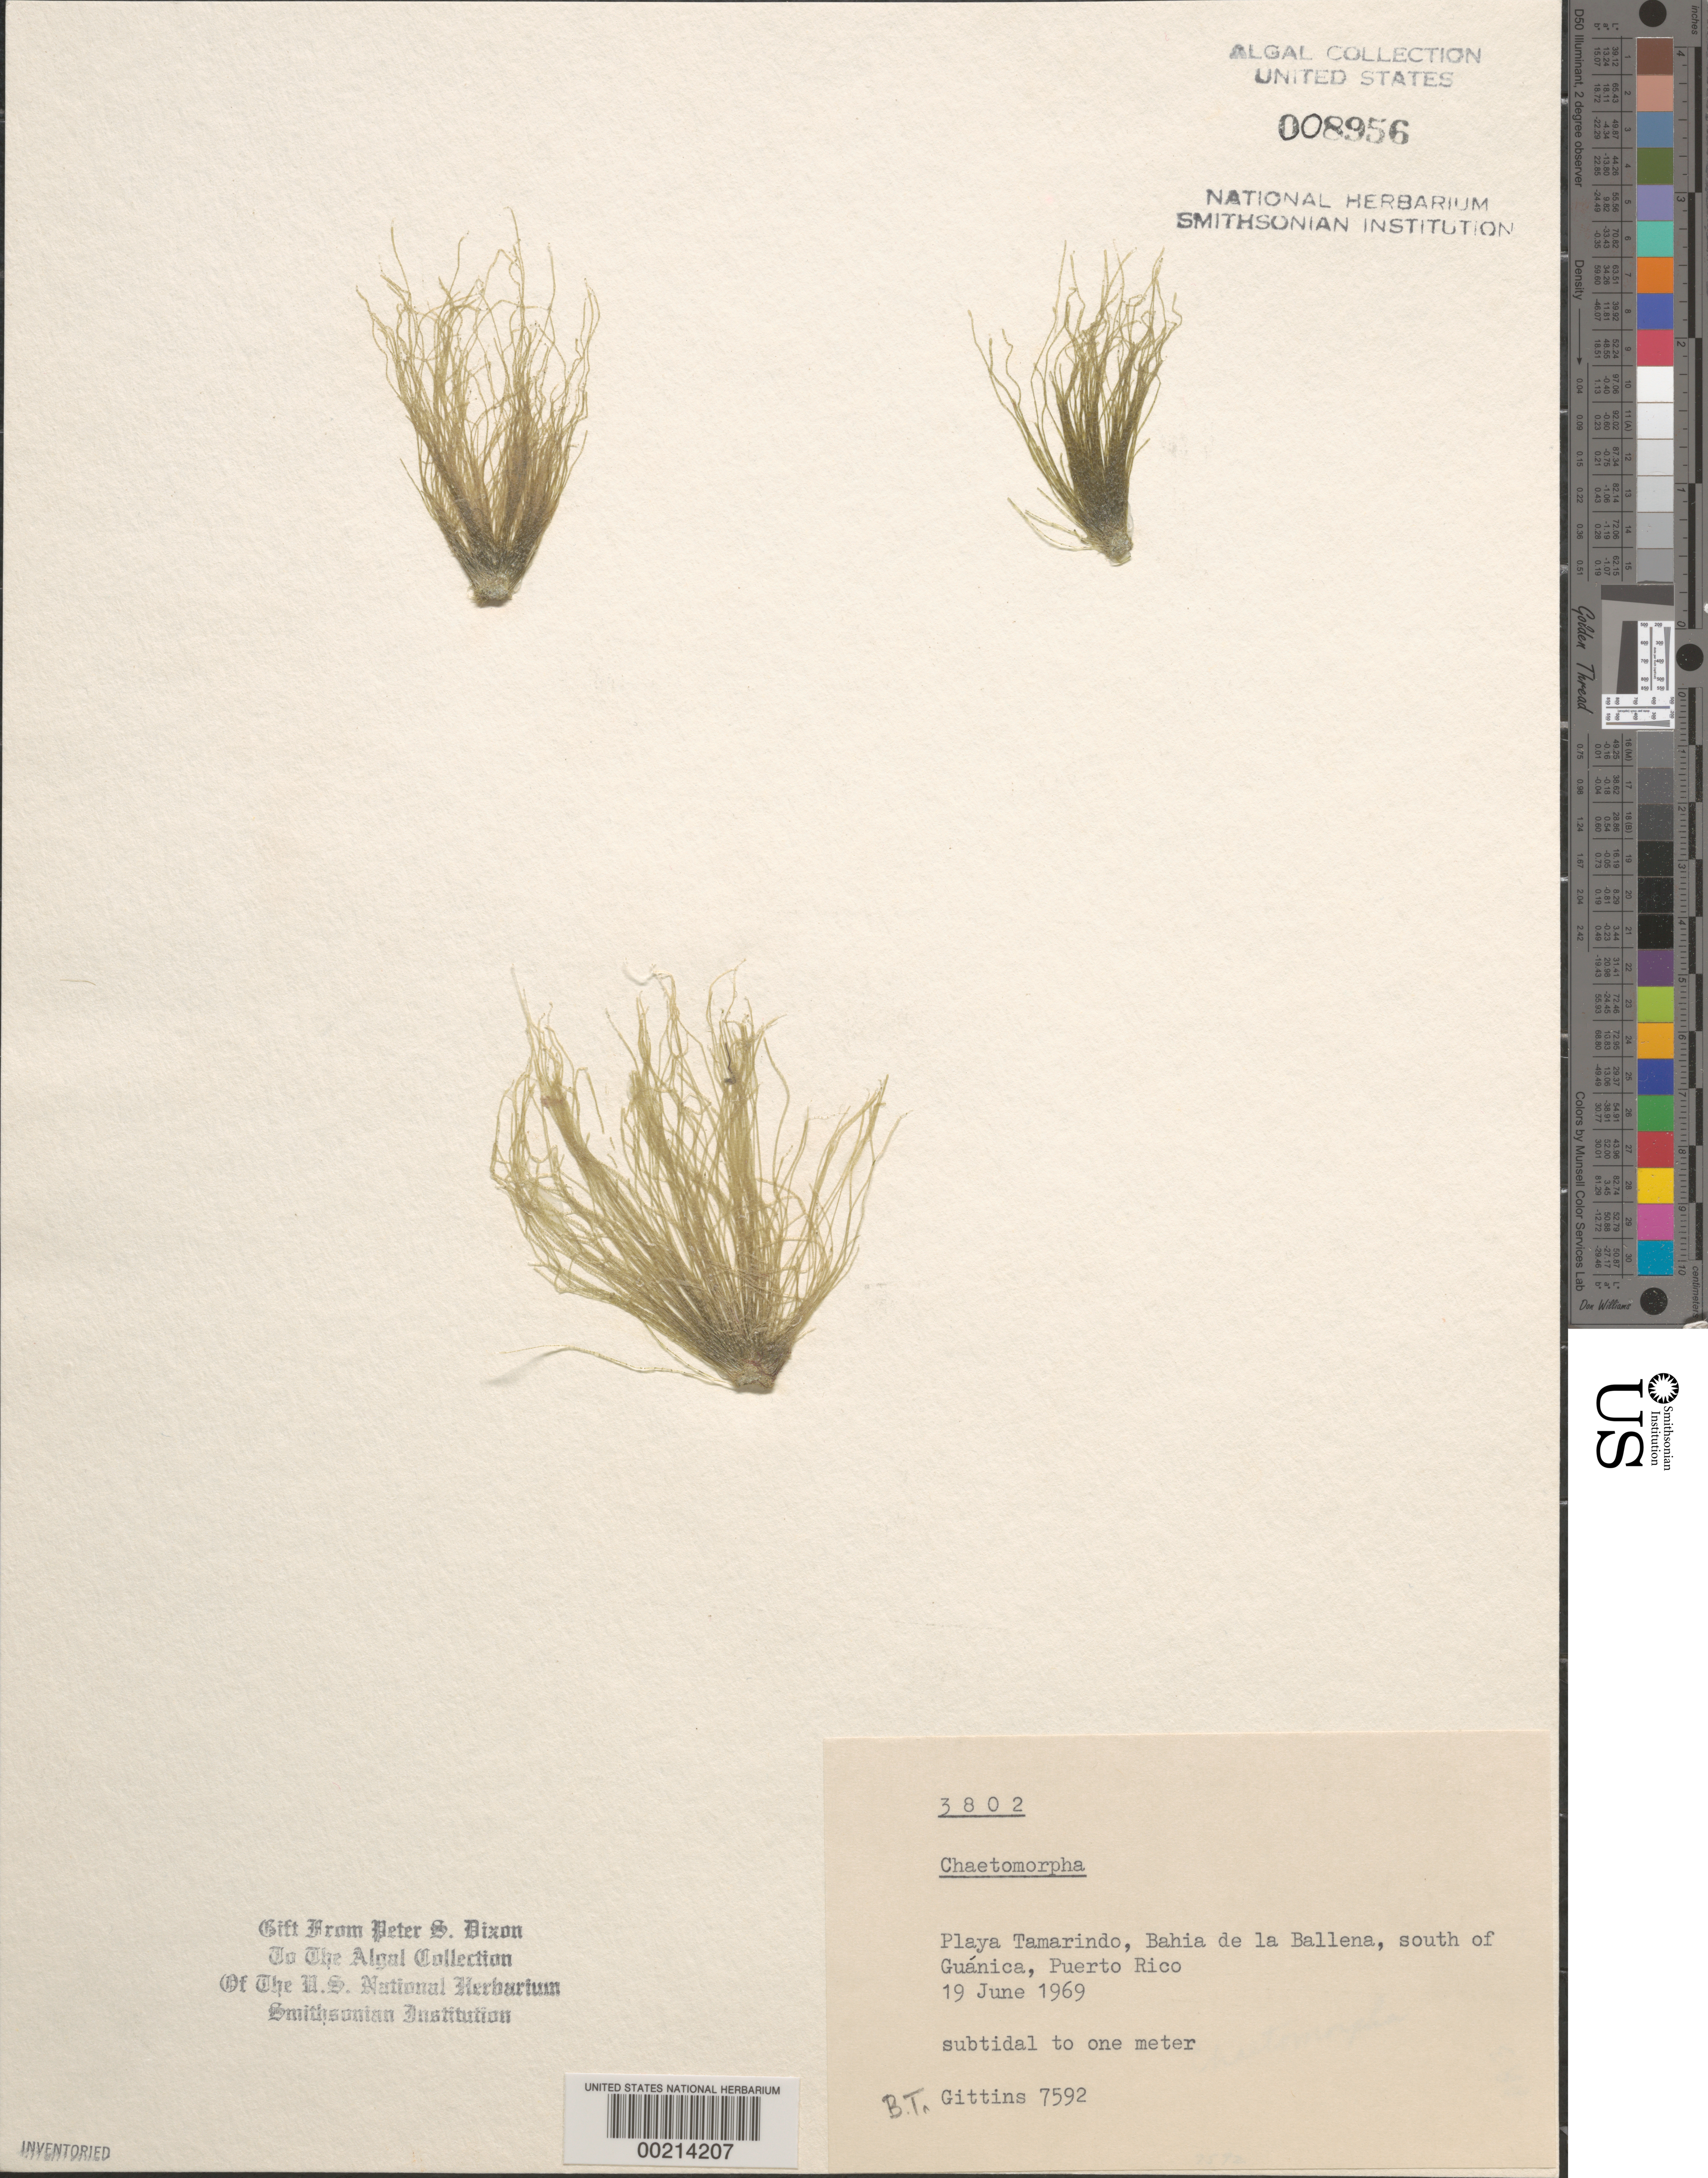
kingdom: Plantae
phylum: Chlorophyta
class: Ulvophyceae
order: Cladophorales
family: Cladophoraceae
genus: Chaetomorpha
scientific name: Chaetomorpha sp.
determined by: Dixon, P. S.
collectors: B. Gittins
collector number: BTG 7592 & PSD 3802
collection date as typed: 19 Jun 1969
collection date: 1969-06-19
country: Puerto Rico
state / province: Guanica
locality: Playa tamarindo, bahia de la ballena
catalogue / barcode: US 8956